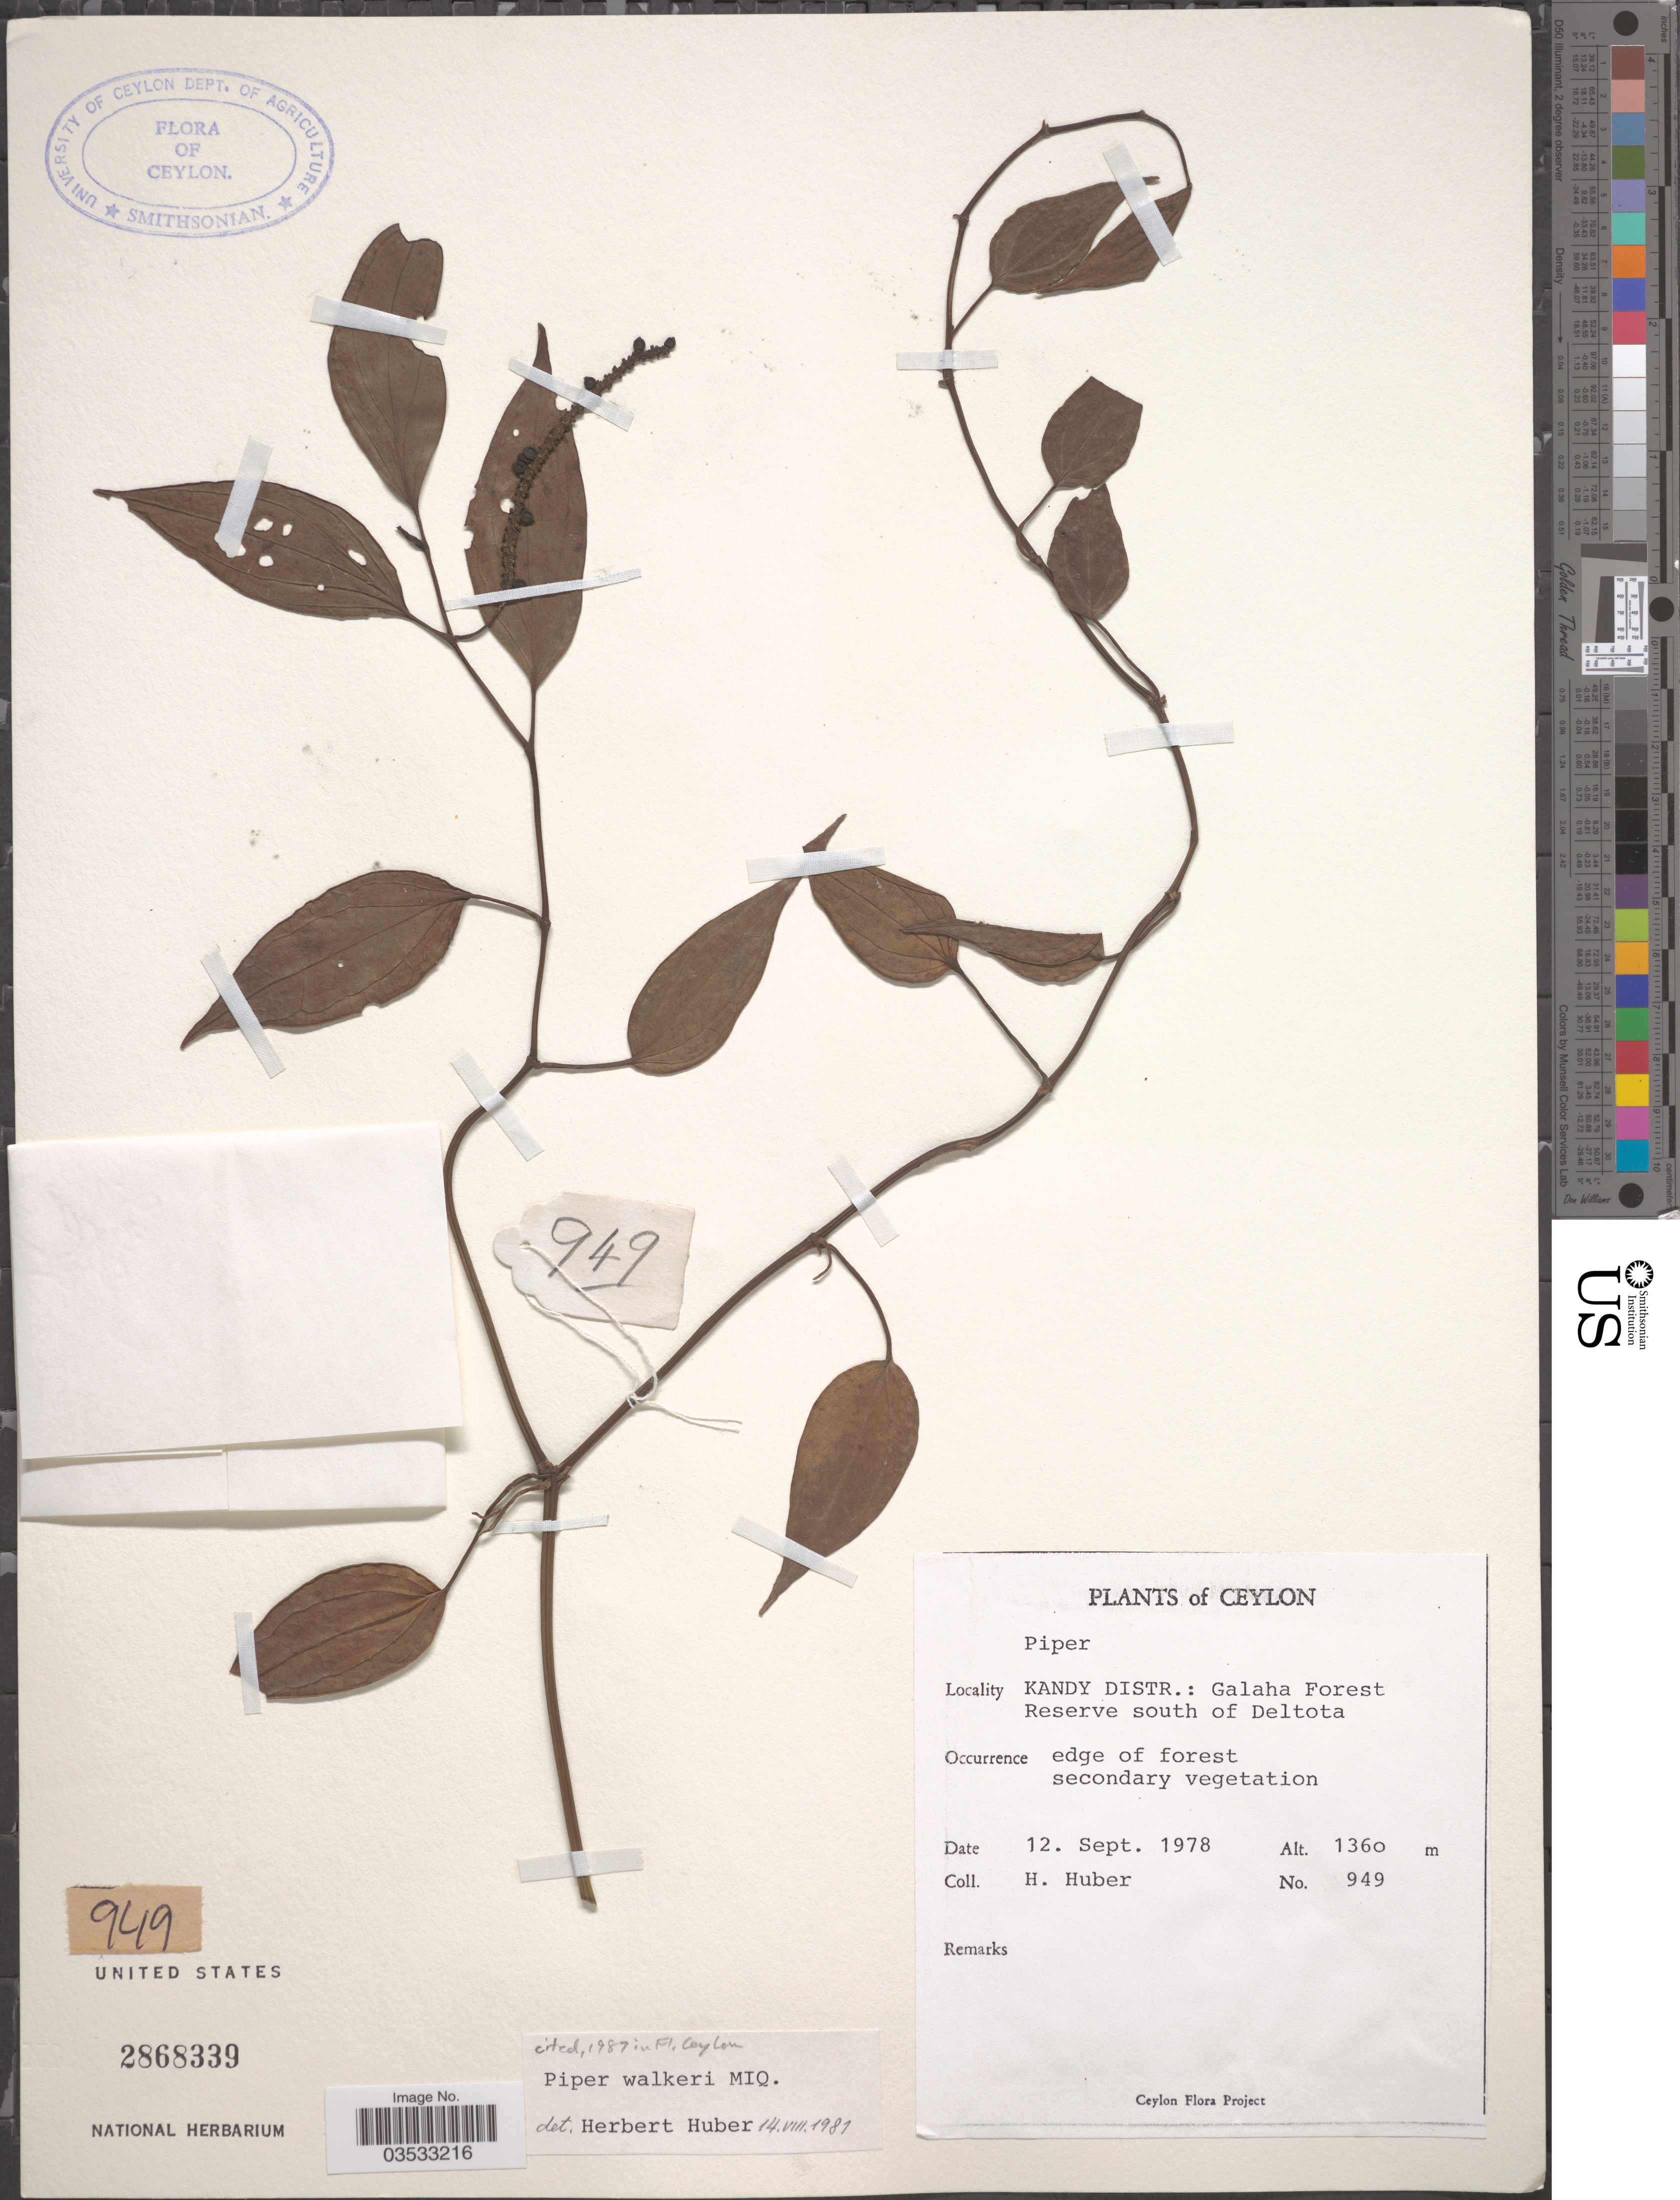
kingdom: Plantae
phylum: Tracheophyta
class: Magnoliopsida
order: Piperales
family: Piperaceae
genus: Piper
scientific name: Piper walkeri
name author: Miq.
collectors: H. Huber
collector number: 949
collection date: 1978-09-12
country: Sri Lanka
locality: Ceylon. Kandy Distr.: Galaha Forest Reserve south of Deltota.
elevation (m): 1360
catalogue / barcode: US 2868339